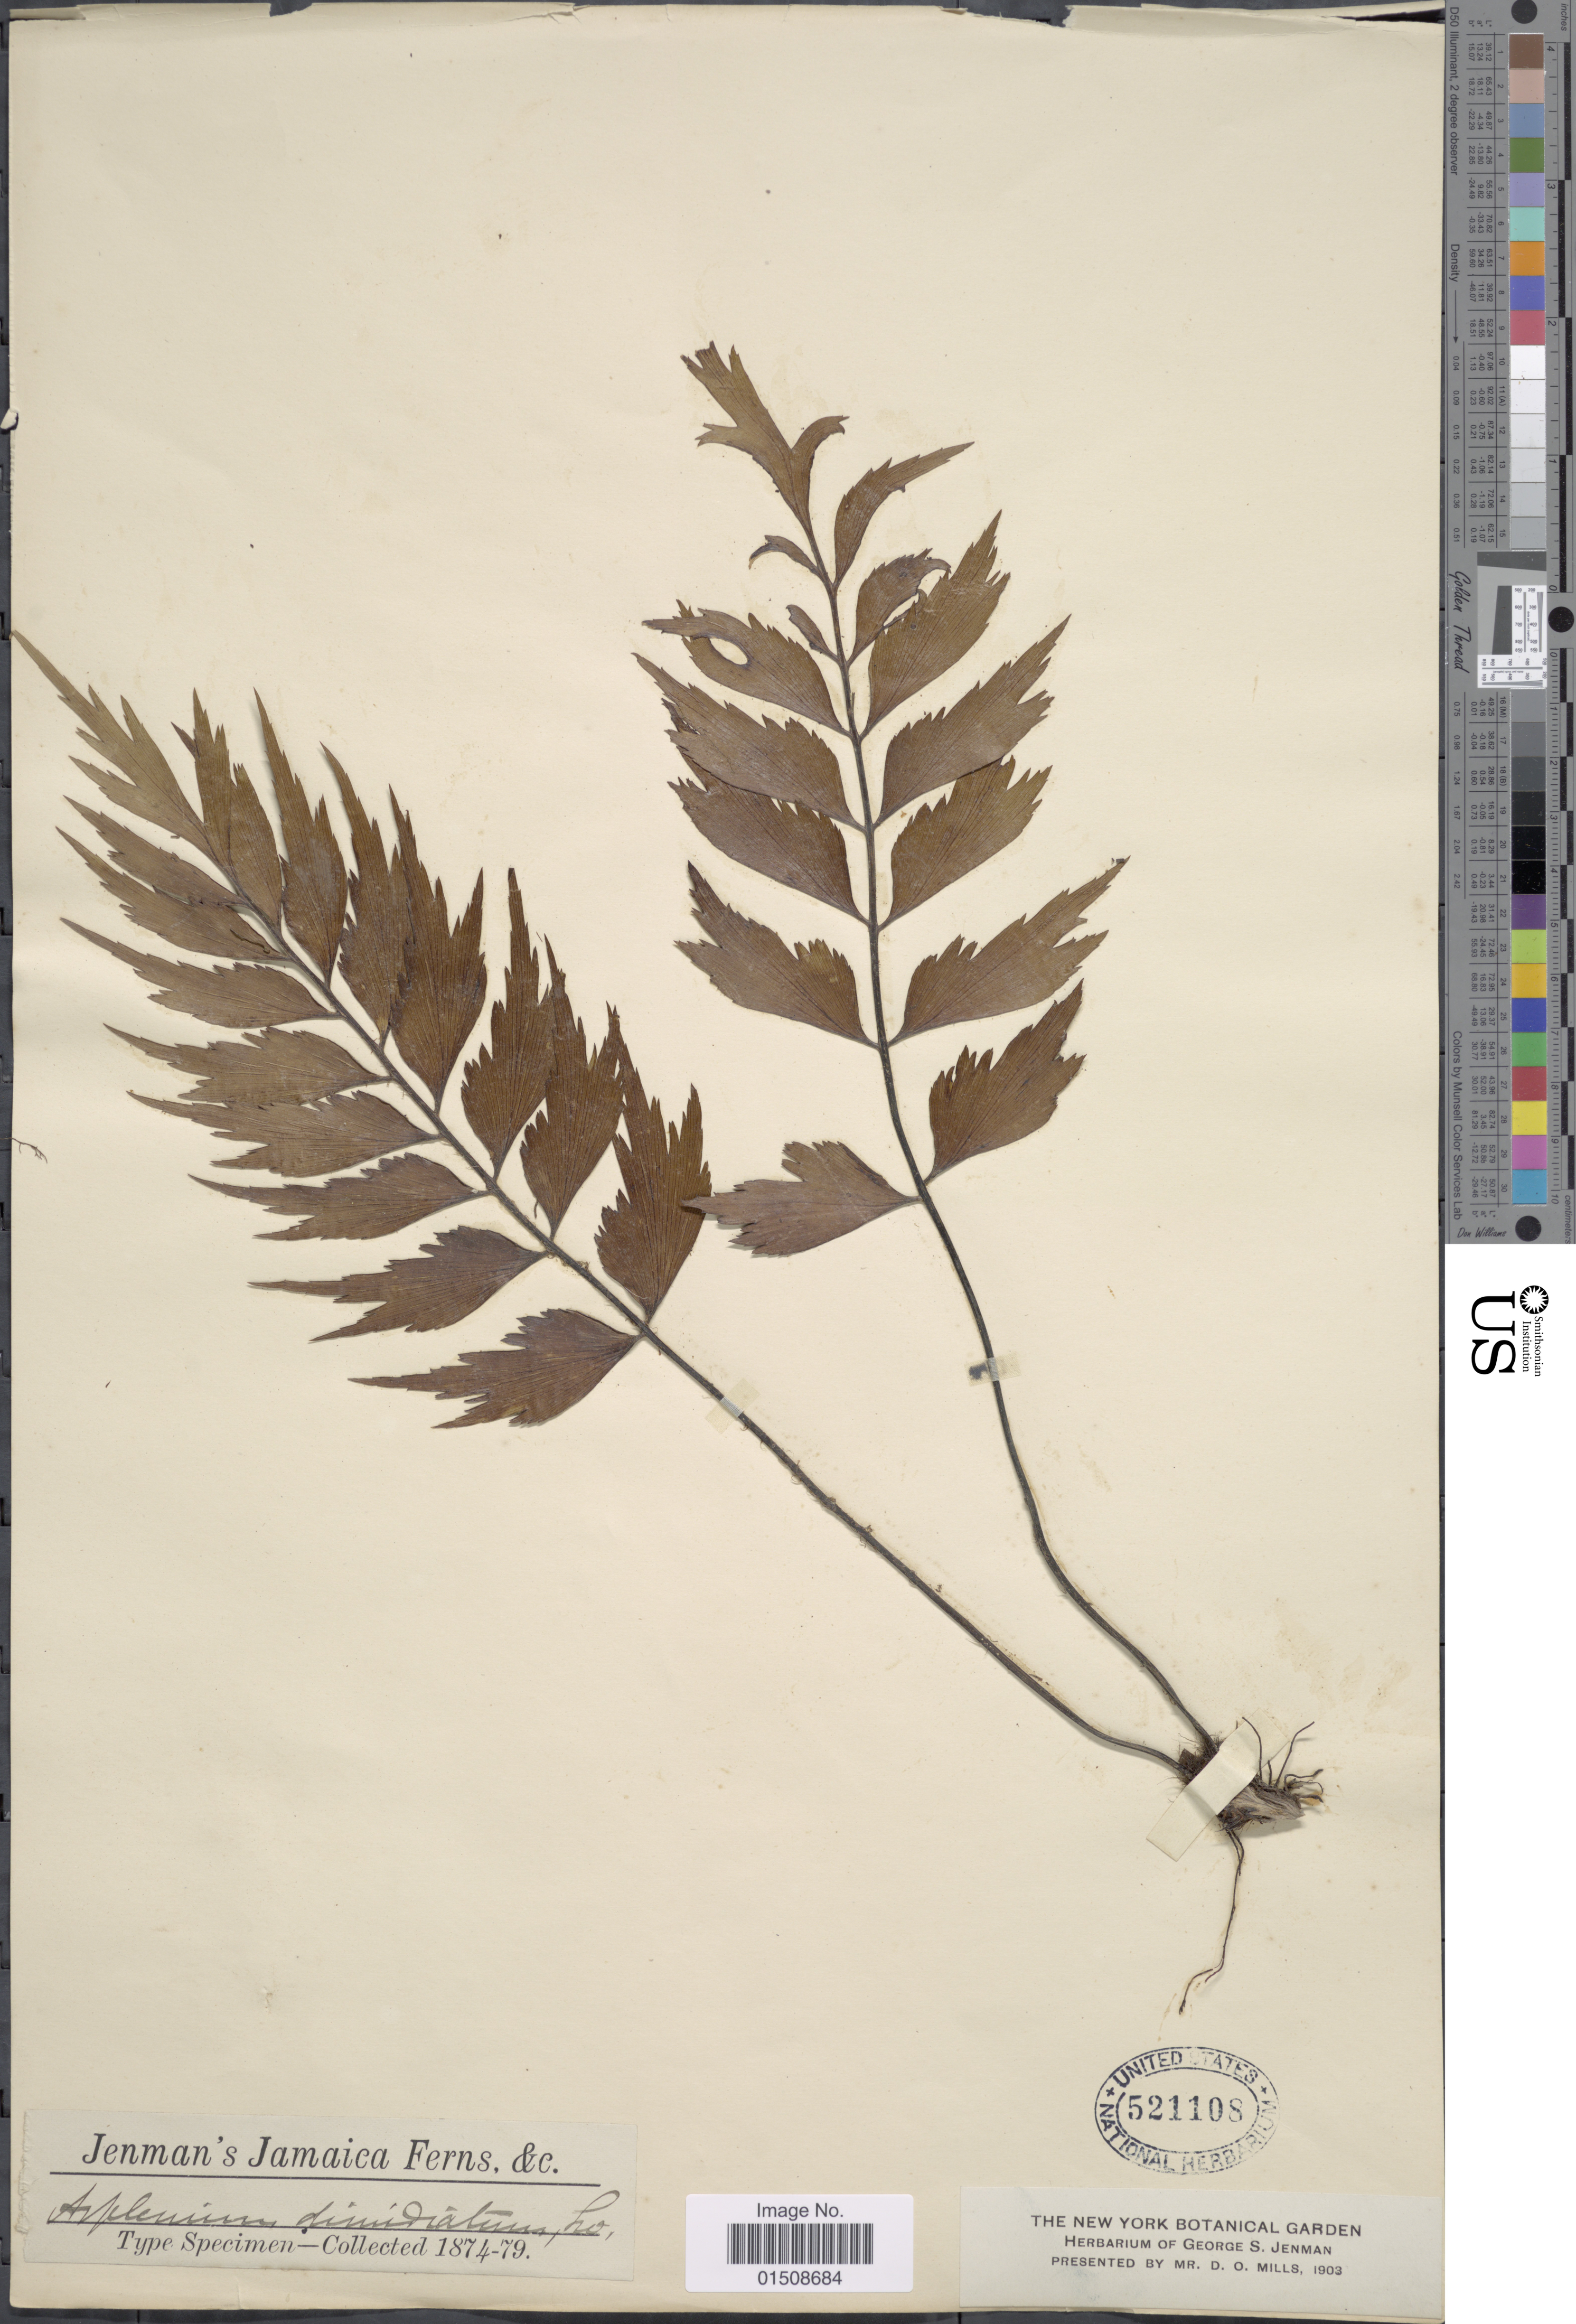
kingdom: Plantae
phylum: Tracheophyta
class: Polypodiopsida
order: Polypodiales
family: Aspleniaceae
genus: Asplenium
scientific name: Asplenium dimidiatum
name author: Sw.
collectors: G. S. Jenman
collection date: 1874/1879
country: Jamaica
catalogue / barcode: US 521108